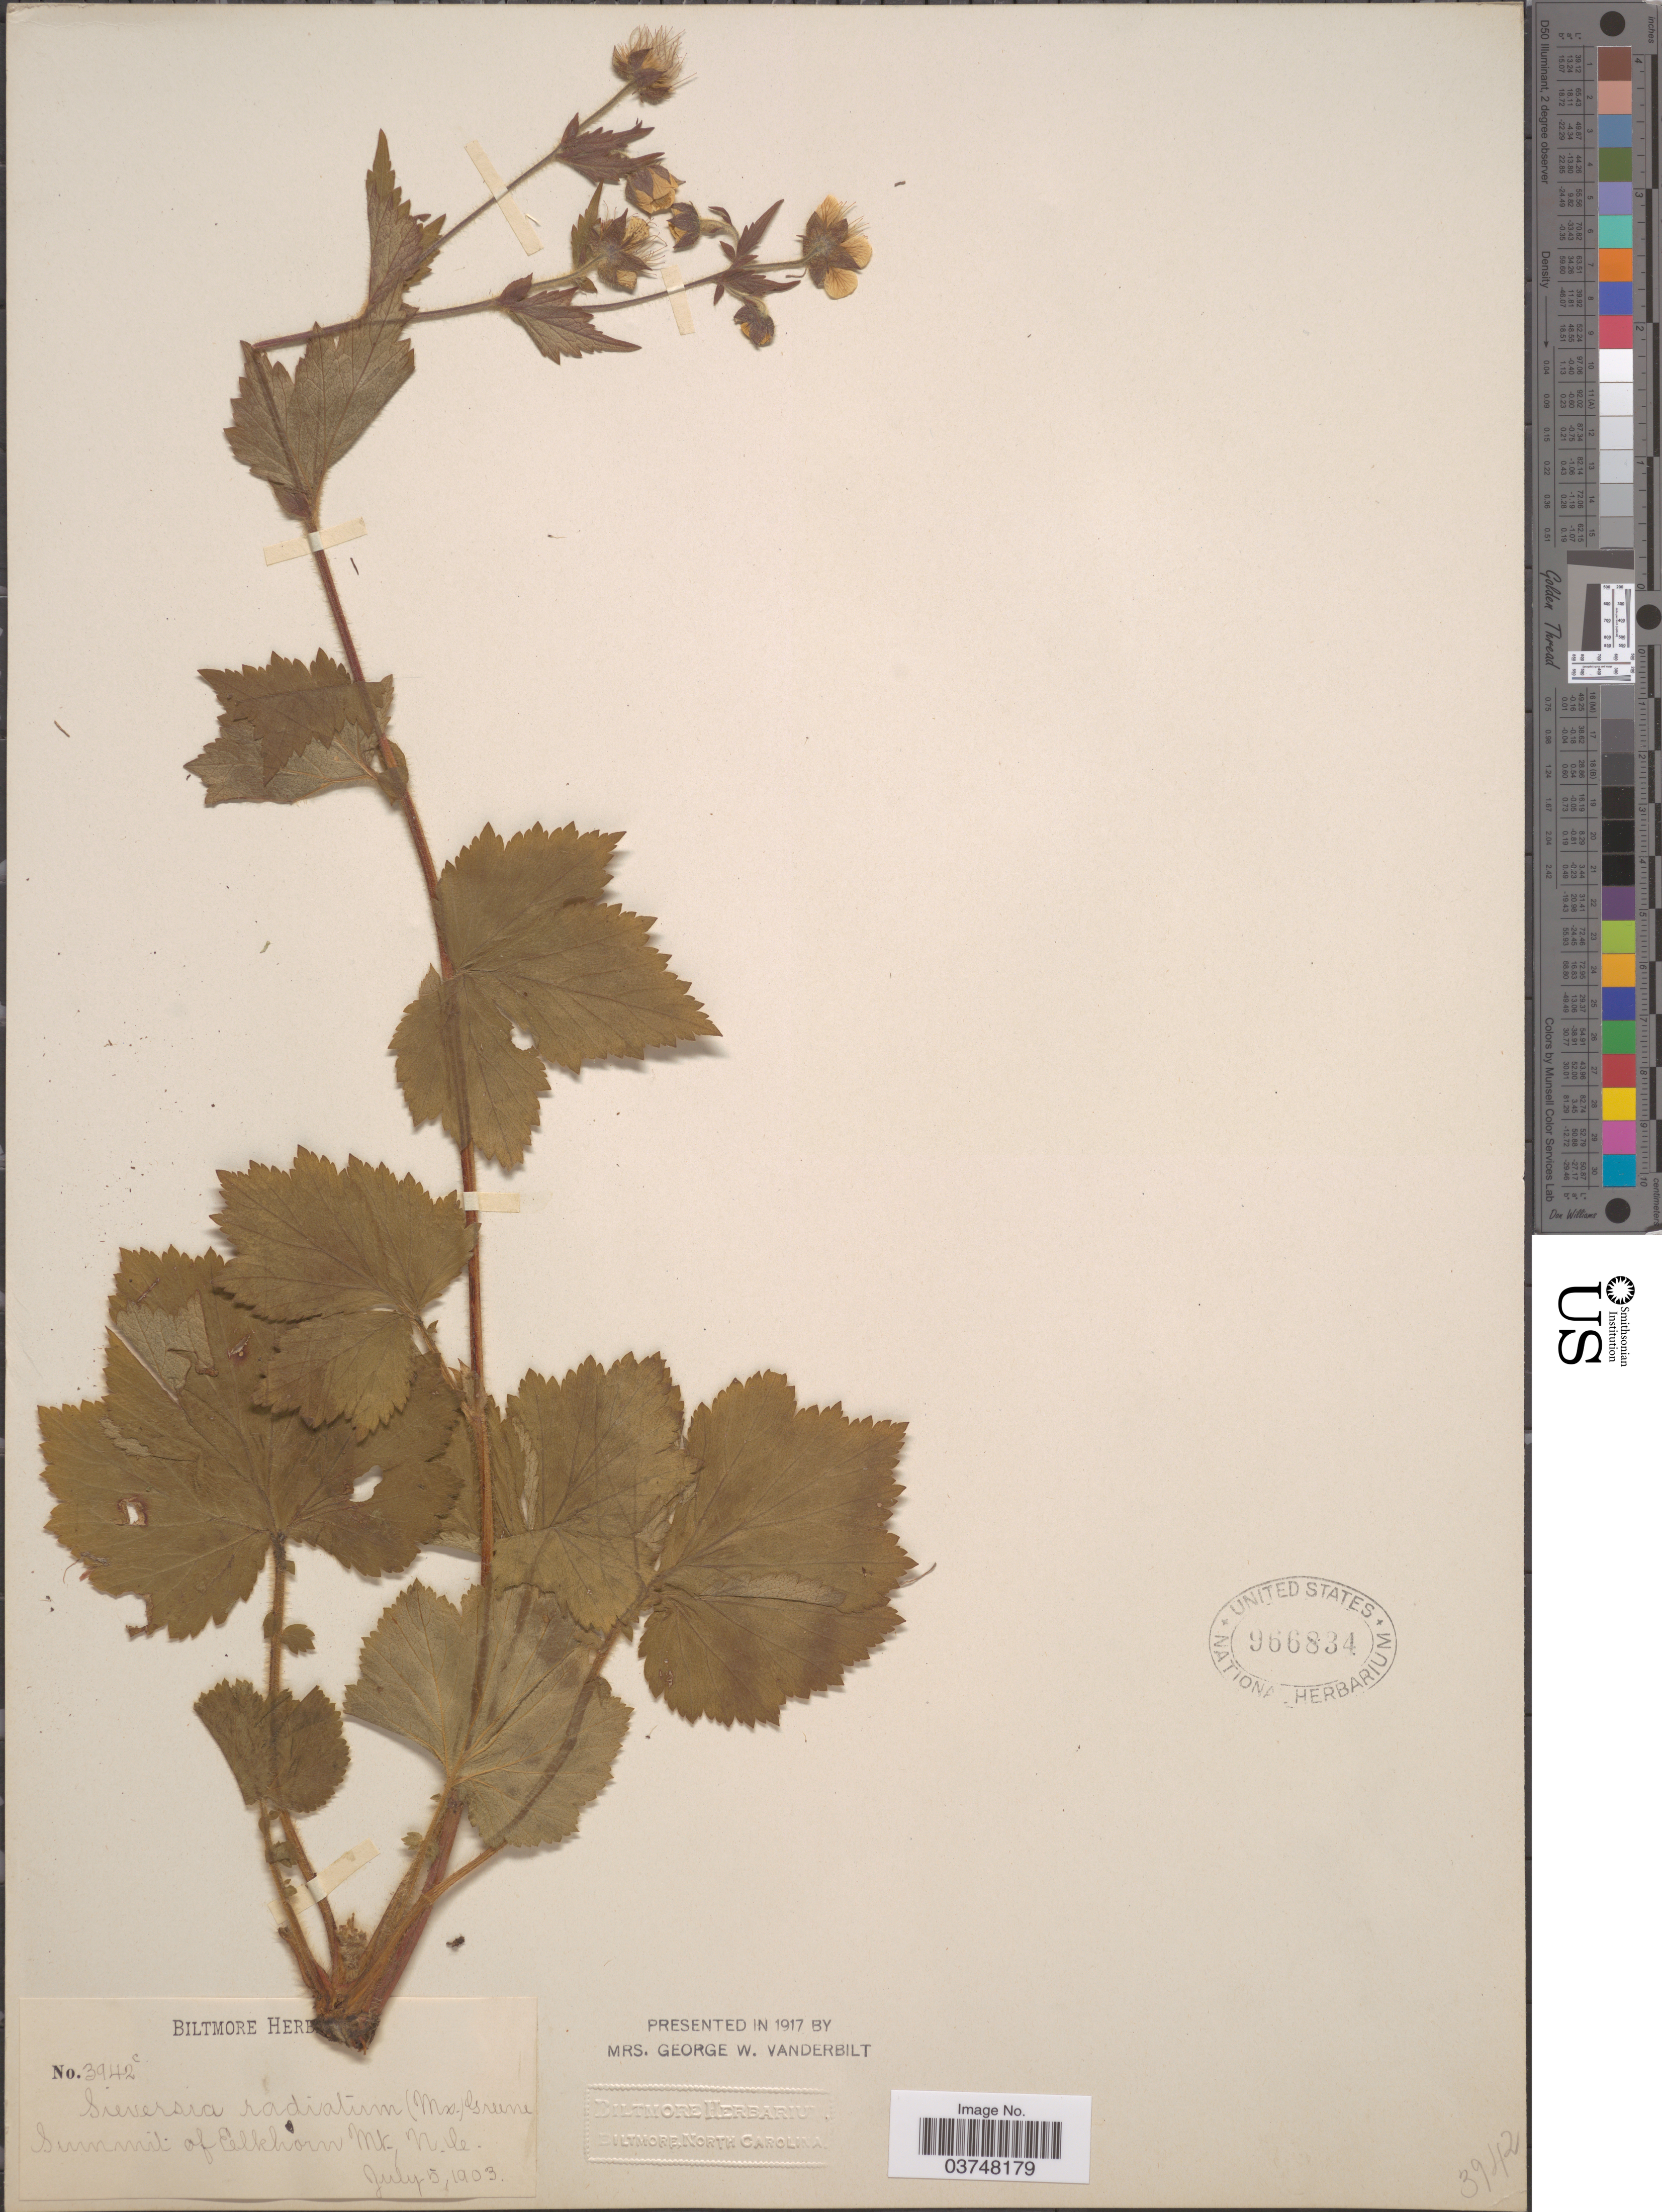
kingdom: Plantae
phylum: Tracheophyta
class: Magnoliopsida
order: Rosales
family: Rosaceae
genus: Geum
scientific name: Geum sp.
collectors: ex herb. Biltmore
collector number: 3942c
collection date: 1903-07-05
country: United States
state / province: North Carolina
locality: Summit of Eelkhorn Mt.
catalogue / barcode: US 966834